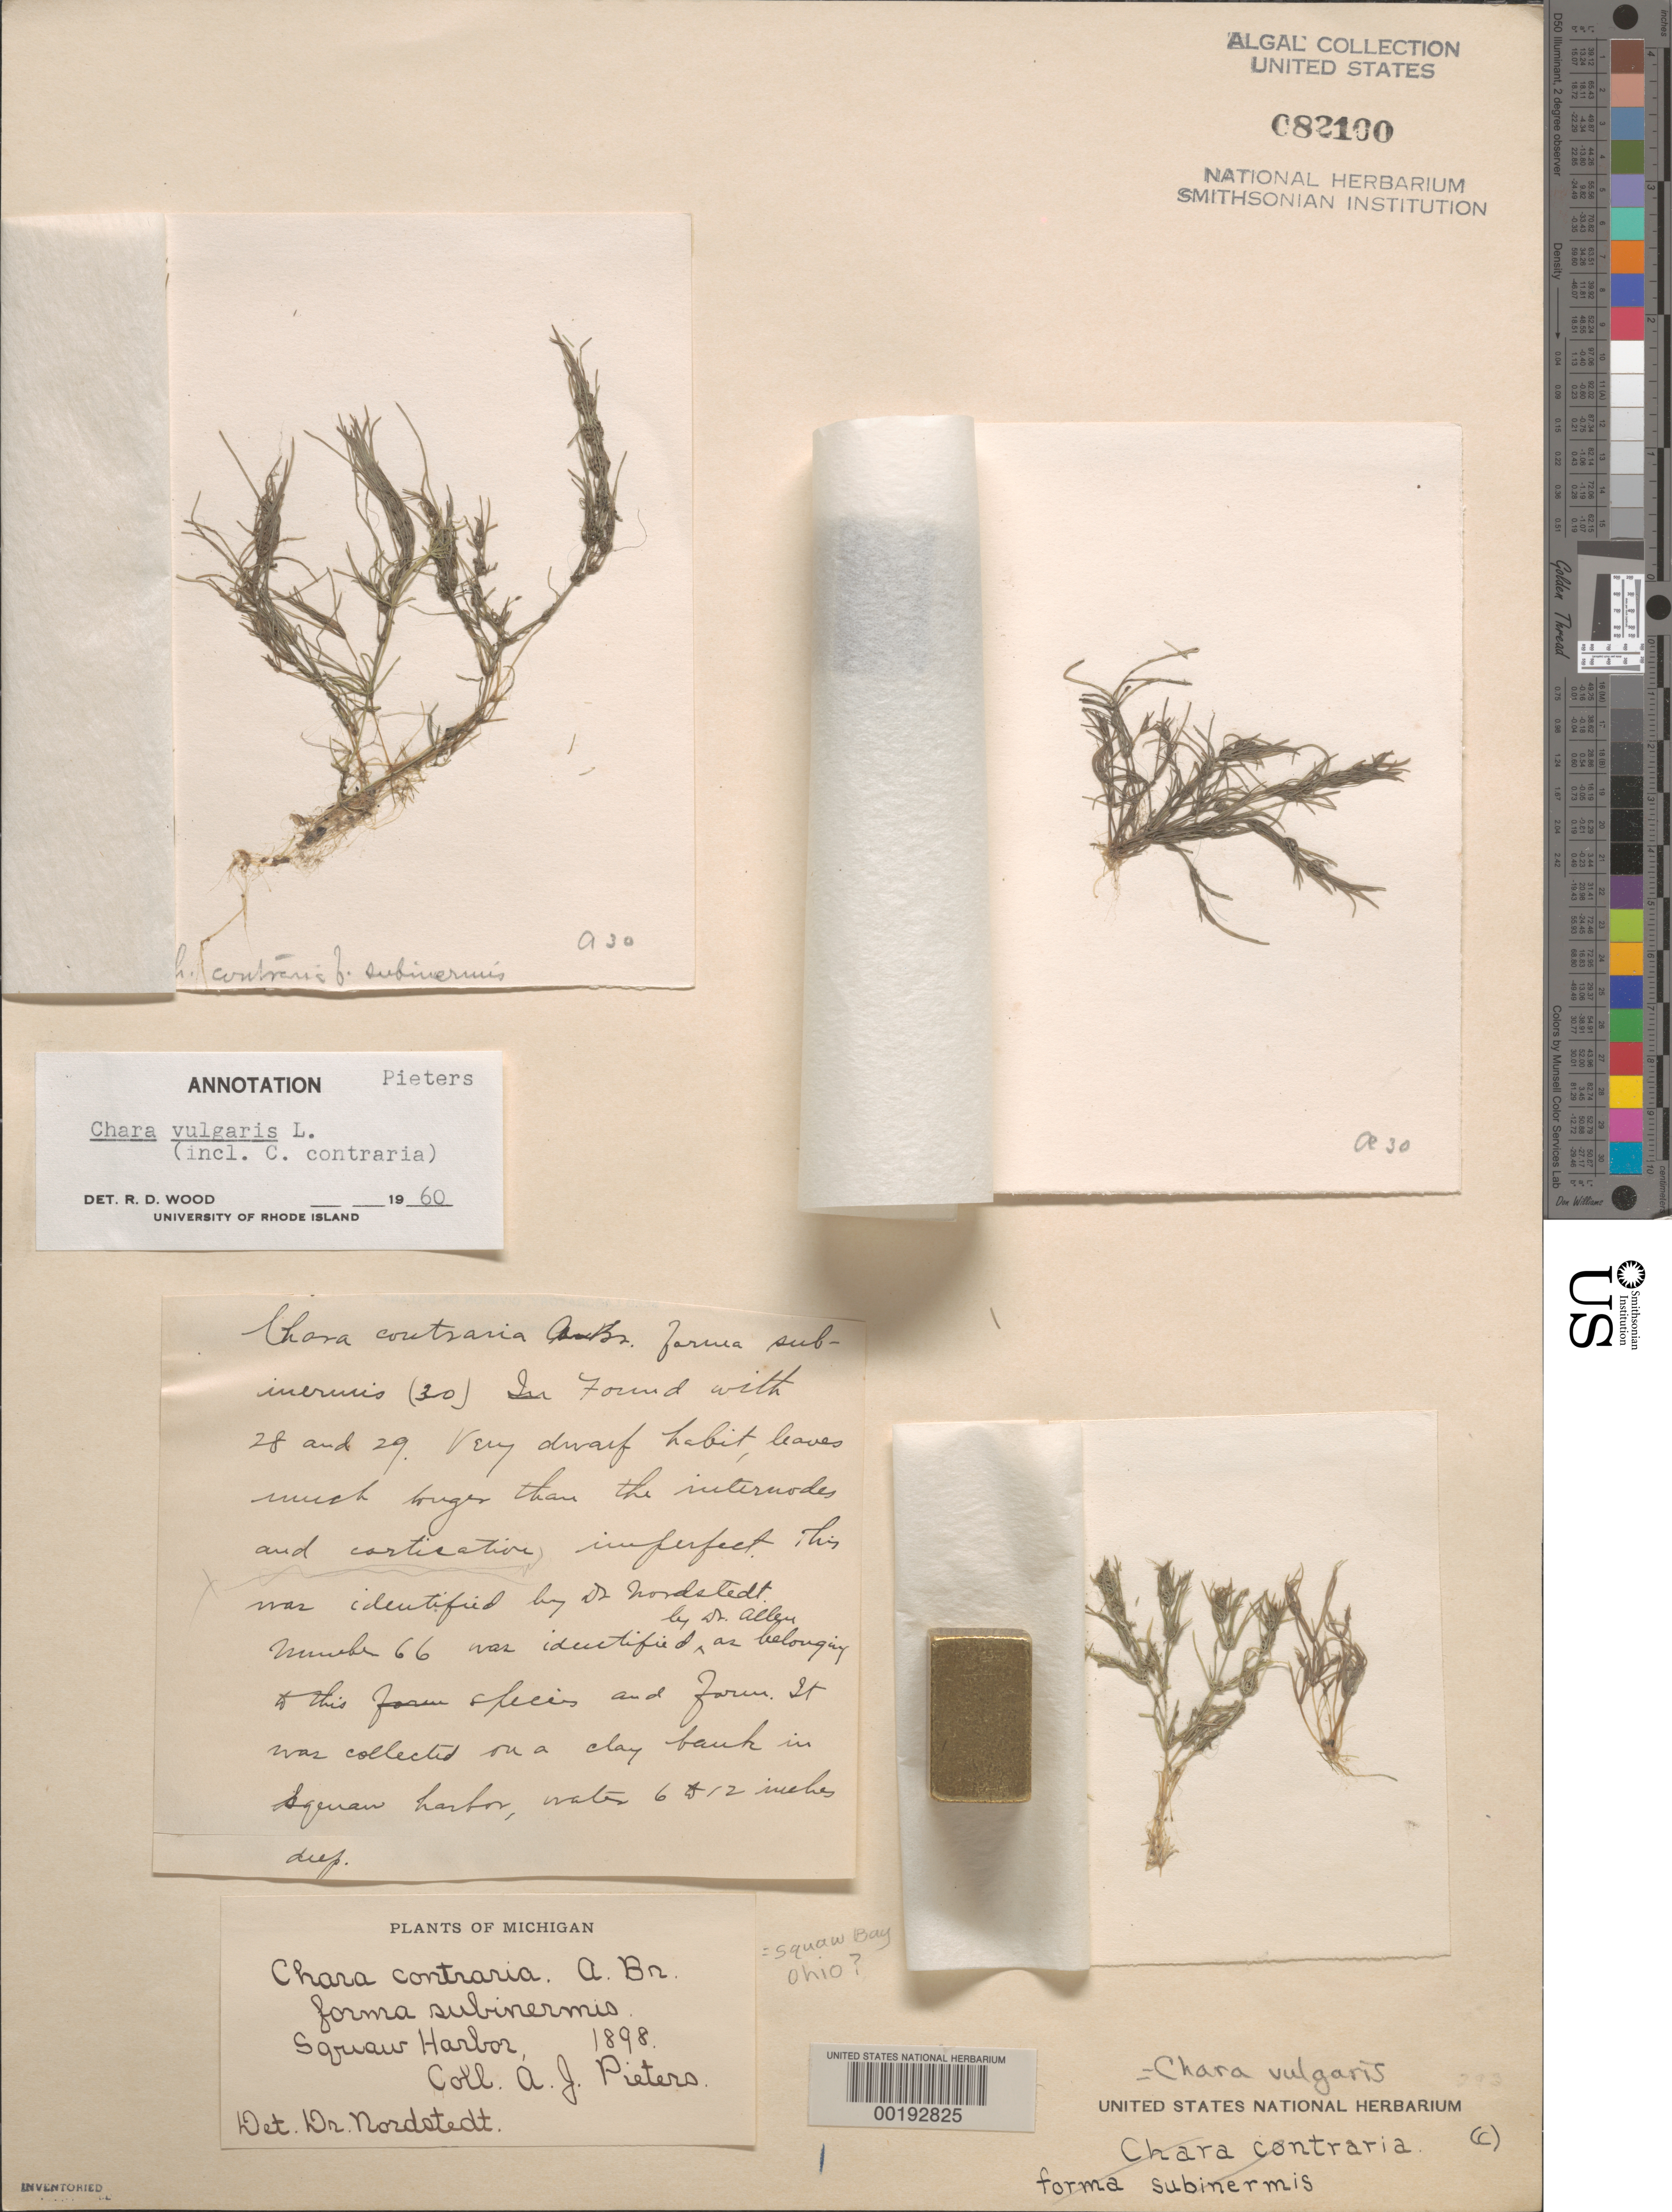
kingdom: Plantae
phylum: Charophyta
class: Charophyceae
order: Charales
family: Characeae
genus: Chara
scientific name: Chara vulgaris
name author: L.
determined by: Wood, R. D.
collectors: A. Pieters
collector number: A30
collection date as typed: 1898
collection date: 1898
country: United States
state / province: Ohio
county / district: Ottawa County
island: South Bass Island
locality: Squaw Harbor, Lake Erie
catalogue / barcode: US 82100